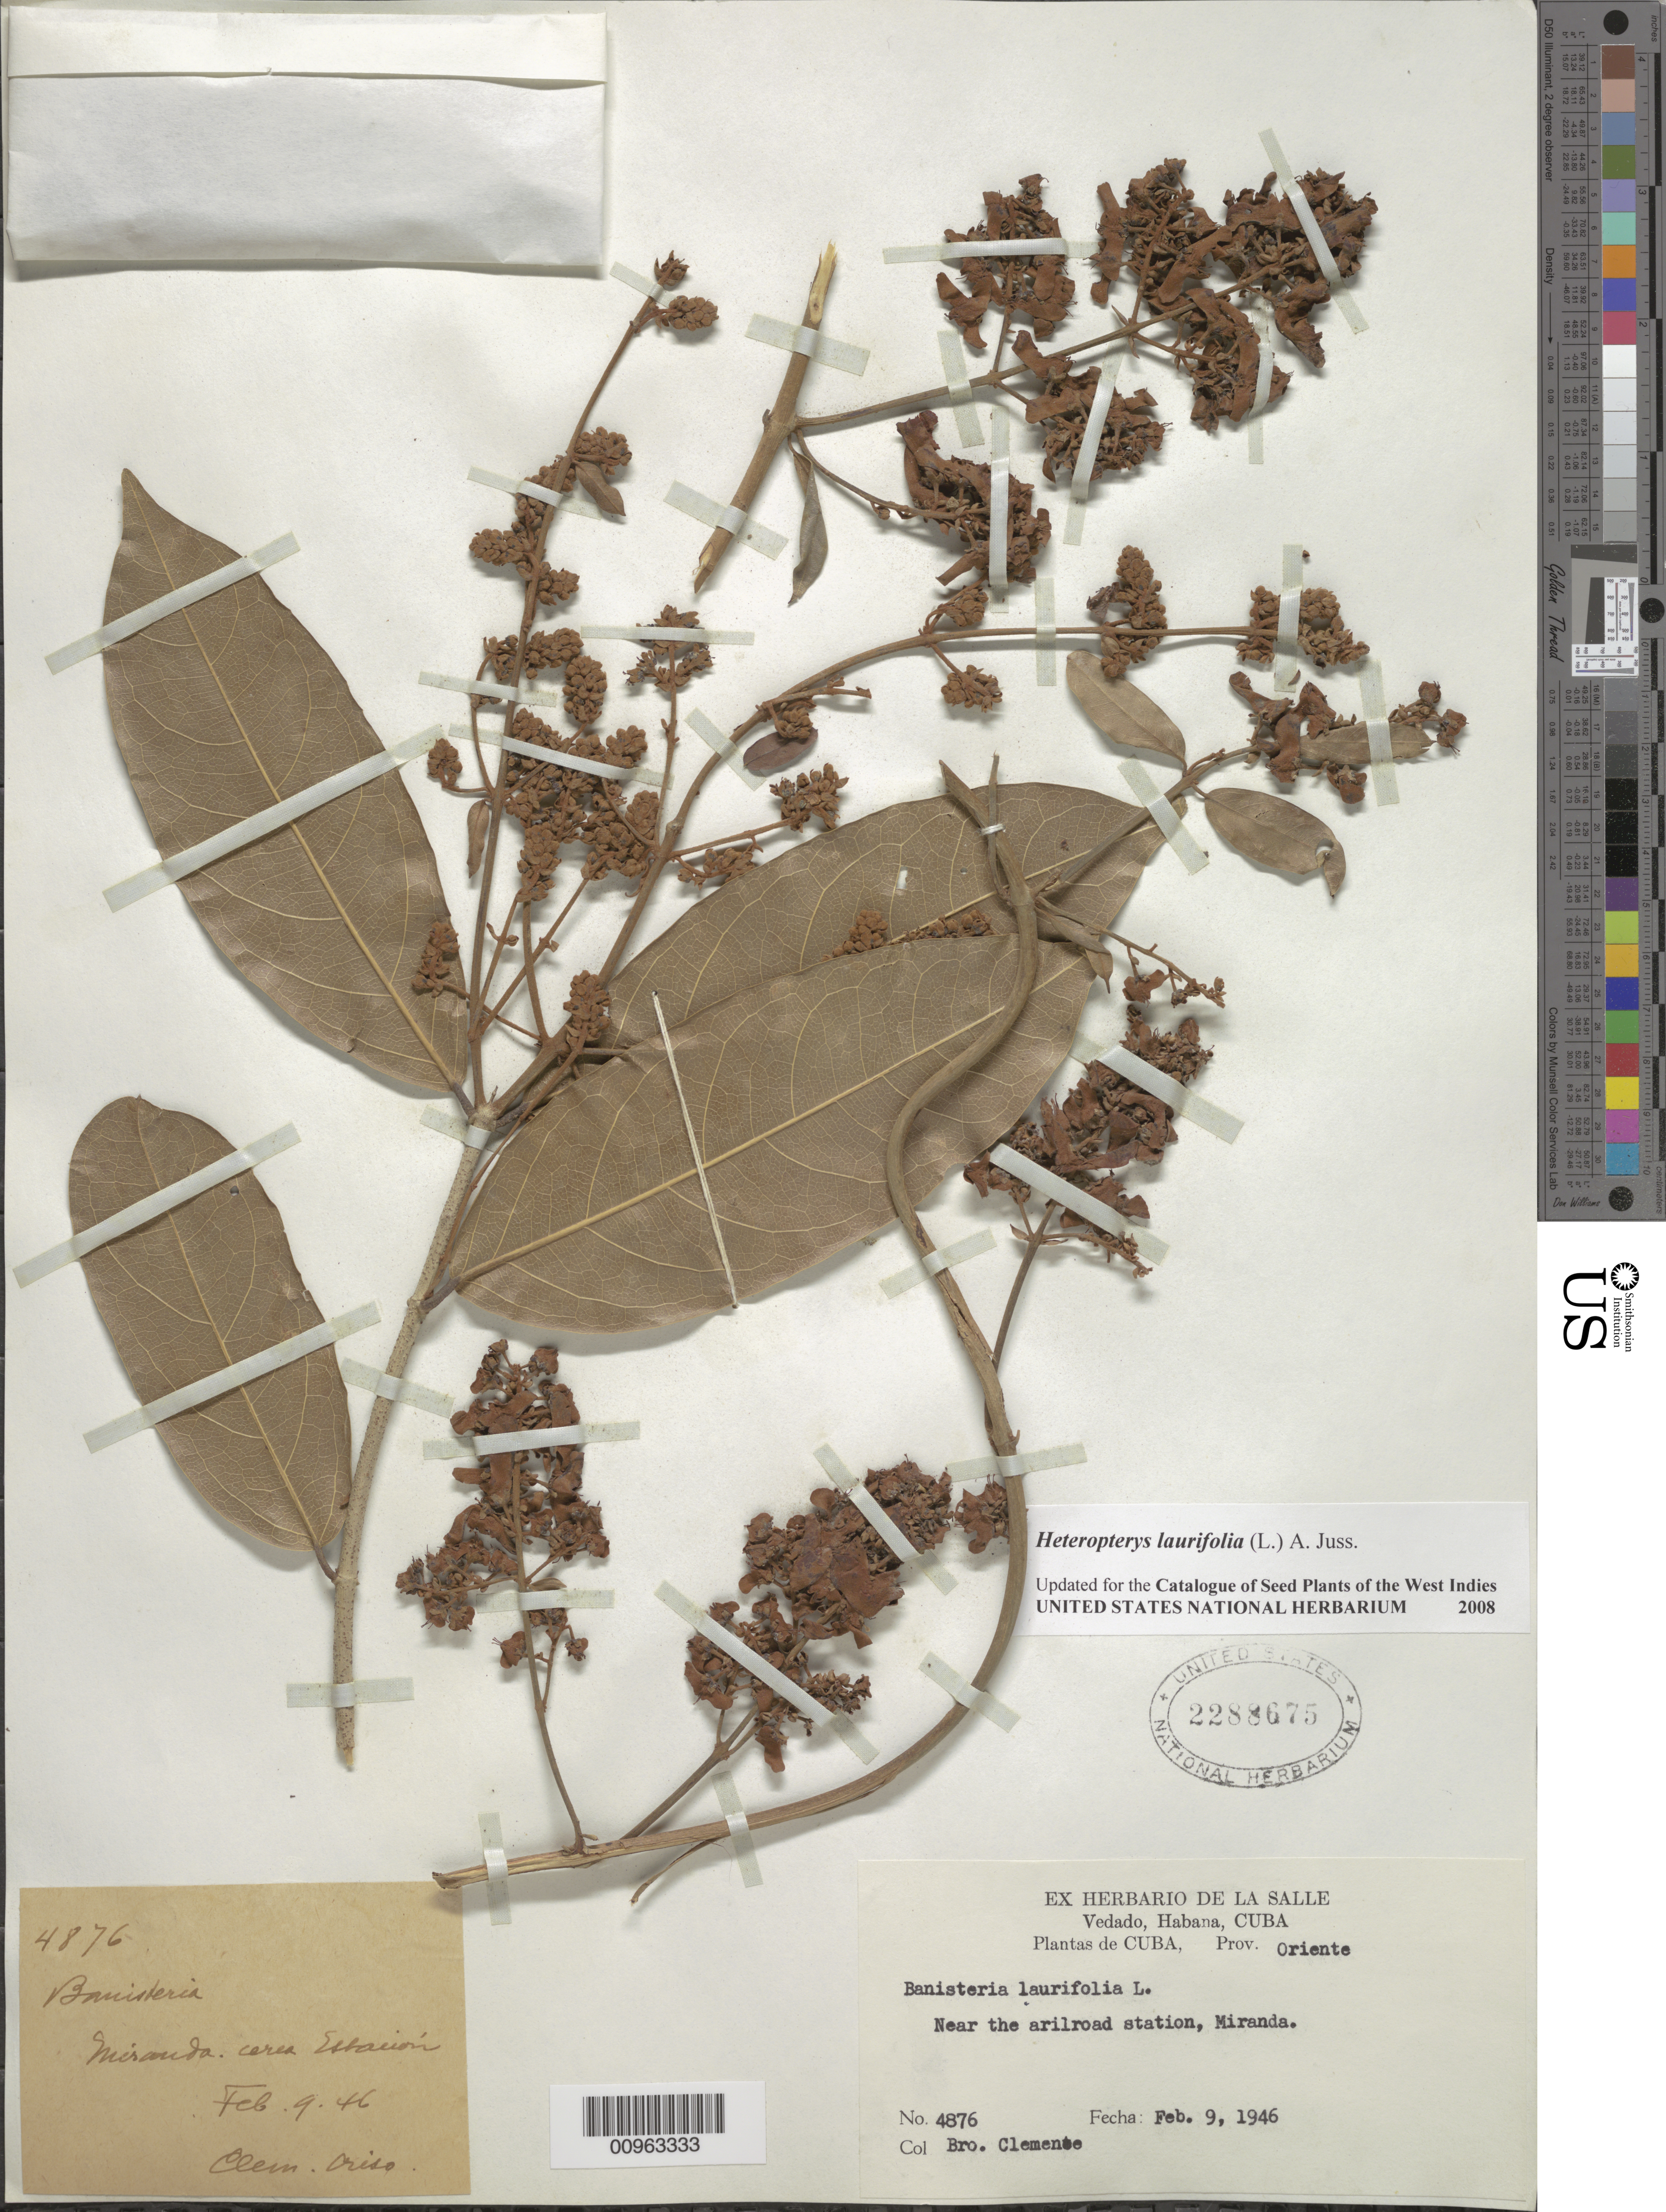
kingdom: Plantae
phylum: Tracheophyta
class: Magnoliopsida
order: Malpighiales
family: Malpighiaceae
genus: Heteropterys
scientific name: Heteropterys laurifolia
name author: (L.) A. Juss.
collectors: Bro. Clemente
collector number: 4876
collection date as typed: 09 Feb 1946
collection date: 1946-02-09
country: Cuba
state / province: Oriente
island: Cuba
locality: Near the railroad station, Miranda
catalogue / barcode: US 2288675